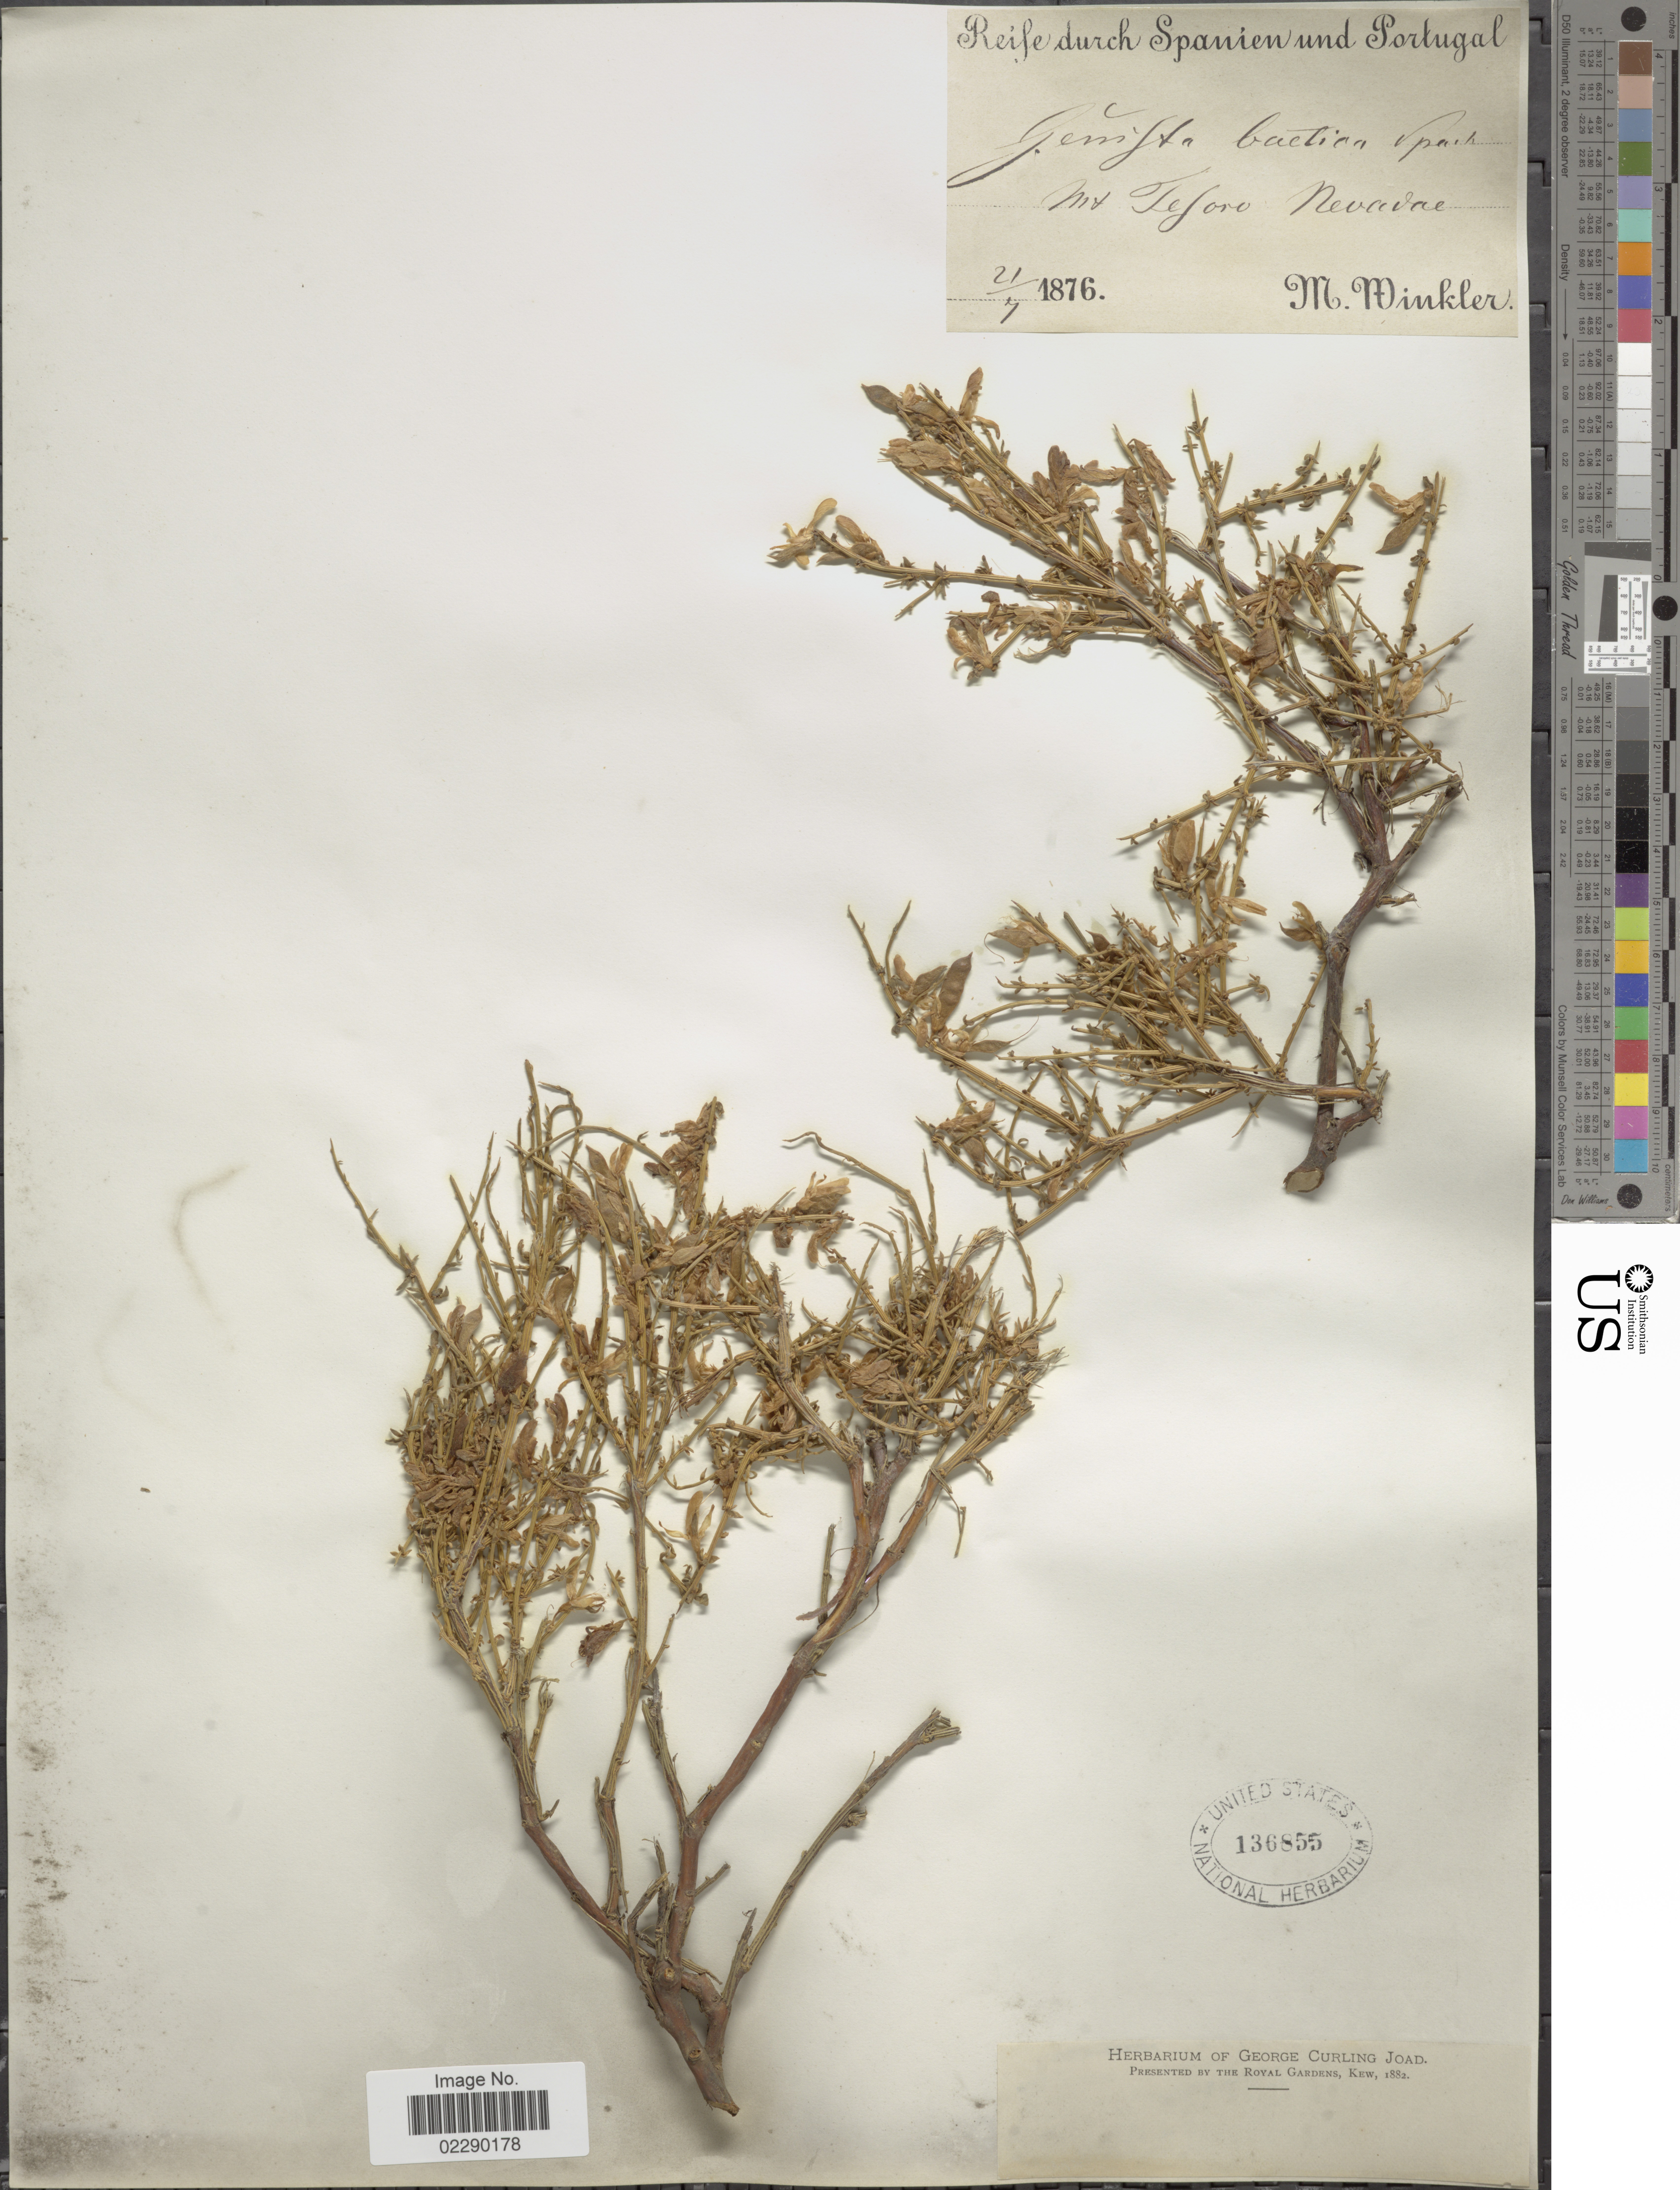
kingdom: Plantae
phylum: Tracheophyta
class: Magnoliopsida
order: Fabales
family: Fabaceae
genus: Genista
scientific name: Genista baetica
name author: Spach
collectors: M. Winkler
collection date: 1876-07-21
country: Spain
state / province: Andalucia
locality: Spanien und Portugal, Mt. Tesoro, Nevadae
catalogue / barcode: US 136855